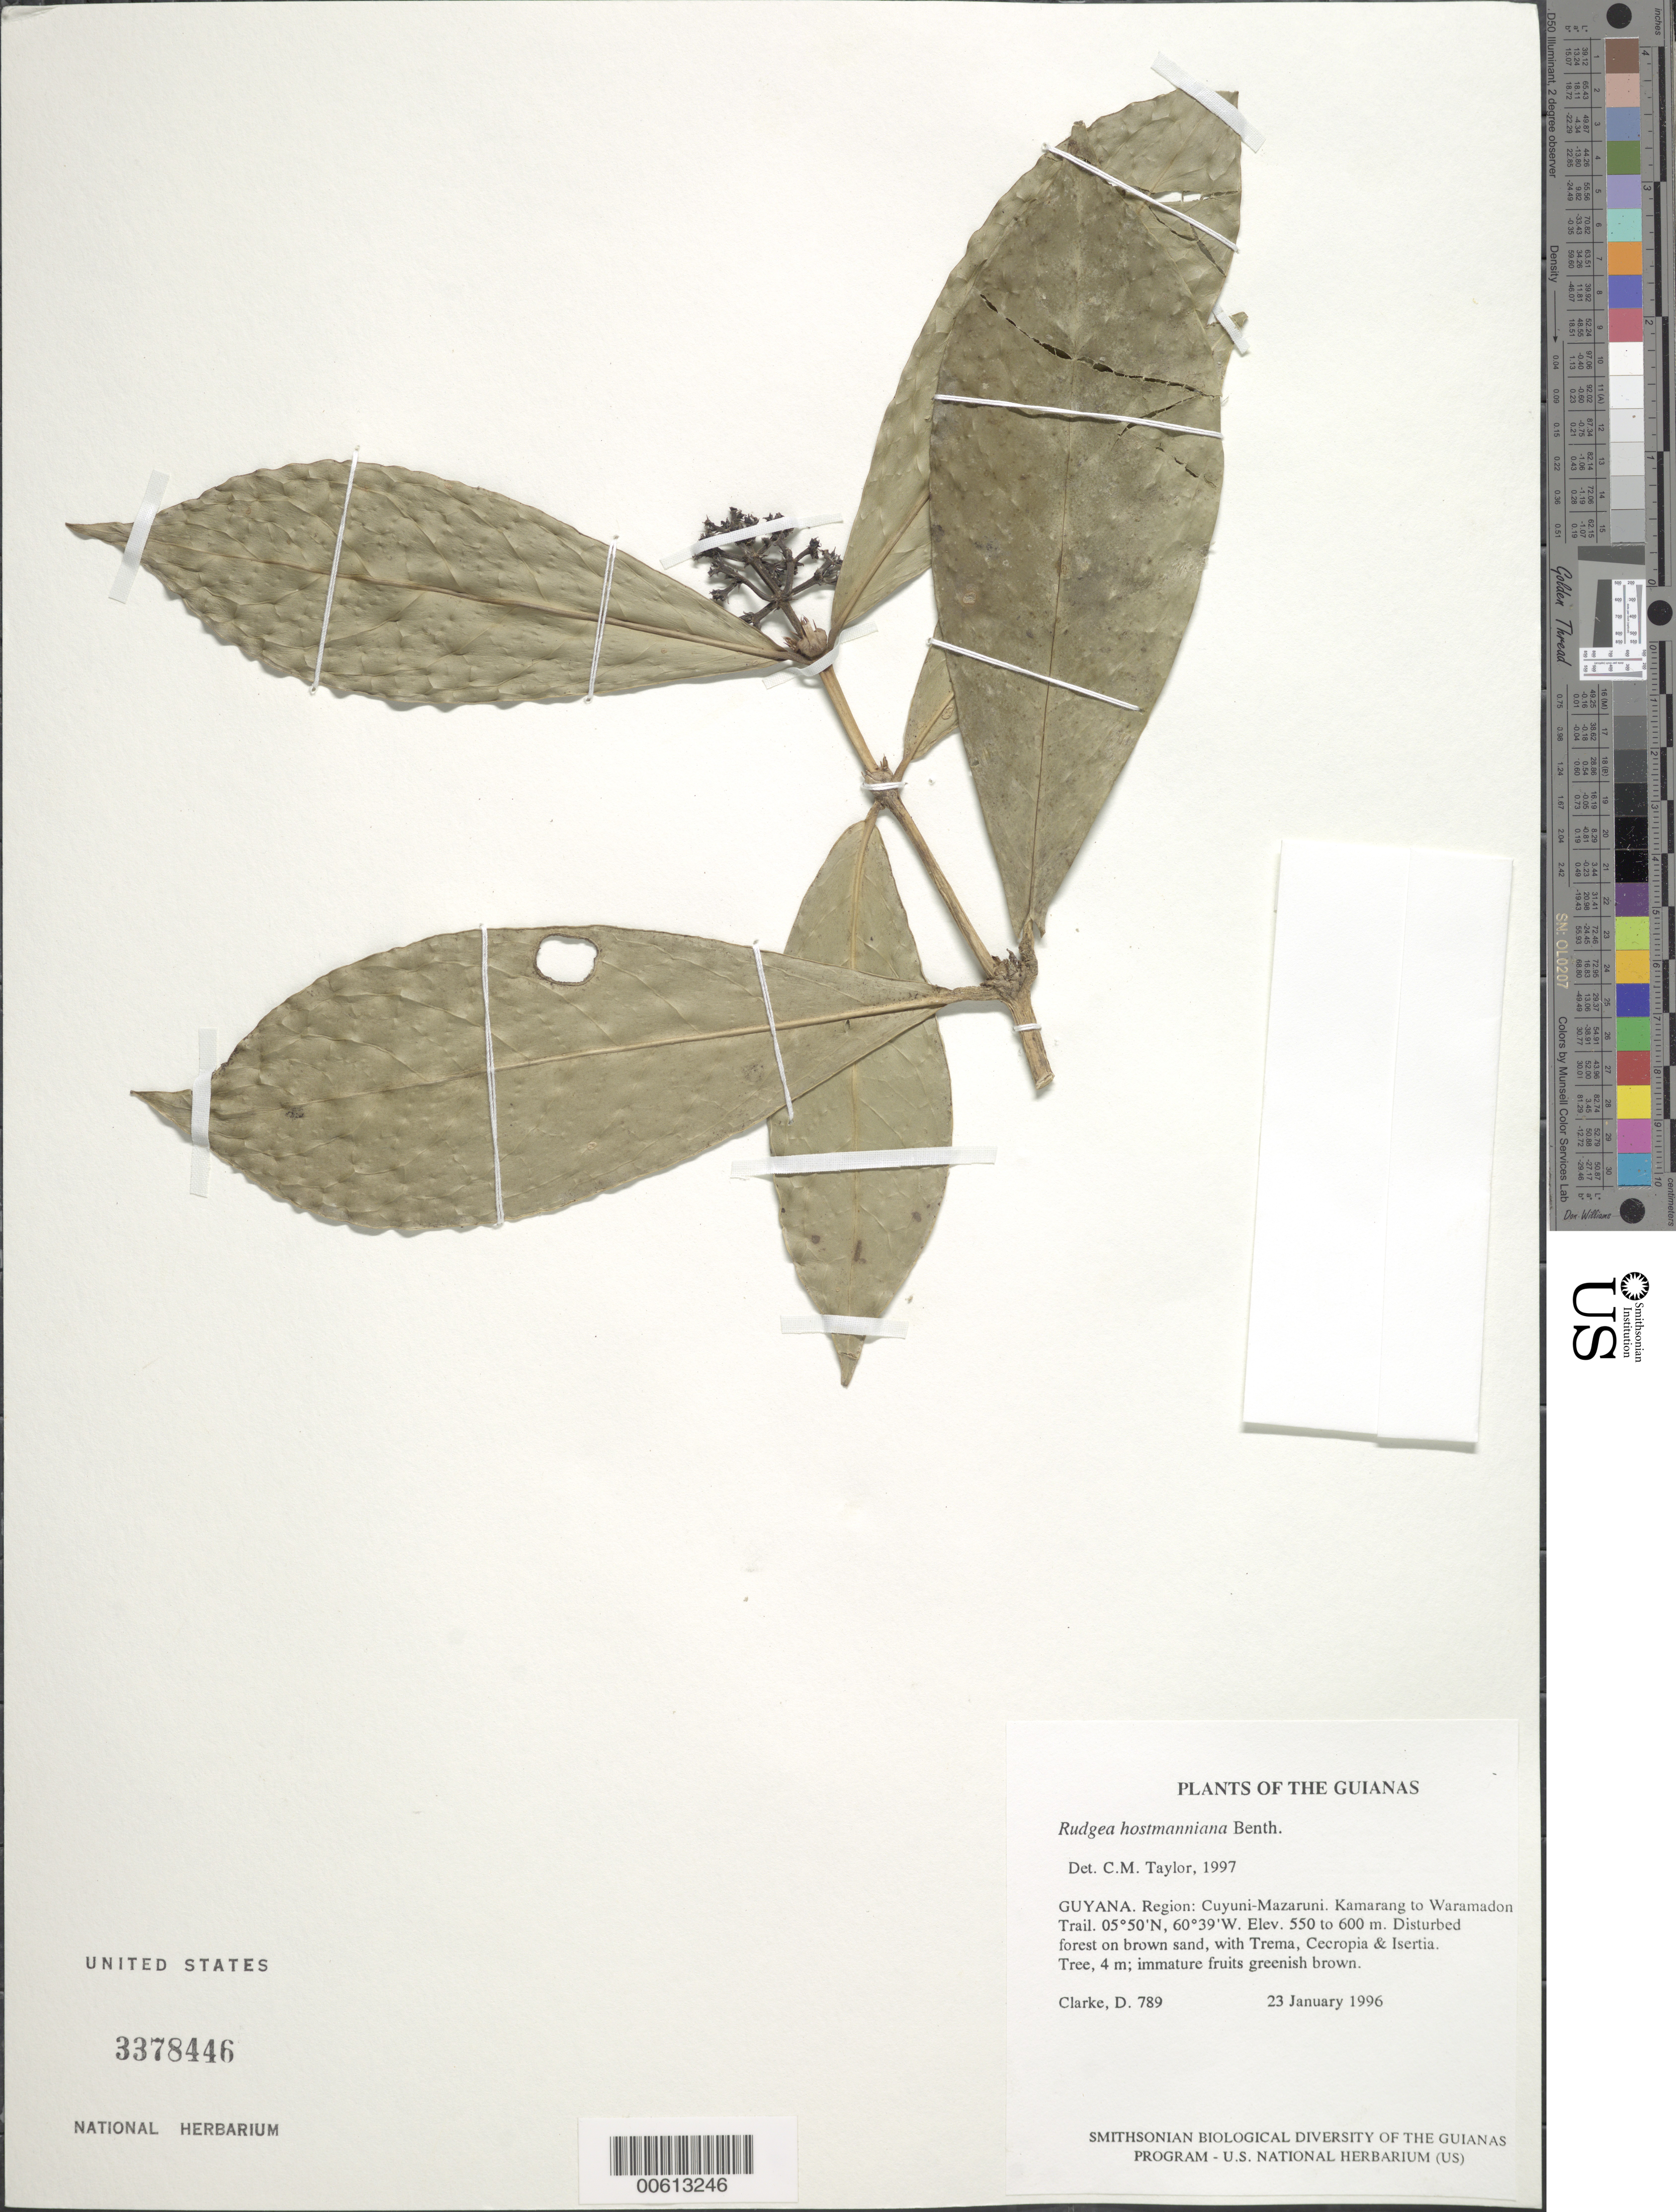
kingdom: Plantae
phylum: Tracheophyta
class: Magnoliopsida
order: Gentianales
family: Rubiaceae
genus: Rudgea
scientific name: Rudgea hostmanniana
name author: Benth.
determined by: Taylor, Charlotte M.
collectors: H. D. Clarke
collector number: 789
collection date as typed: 23 January 1996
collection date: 1996-01-23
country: Guyana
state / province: Cuyuni-Mazaruni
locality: Kamarang to Waramadon Trail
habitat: Disturbed forest on brown sand, with Trema, Cecropia & Isertia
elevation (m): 550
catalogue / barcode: US 3378446